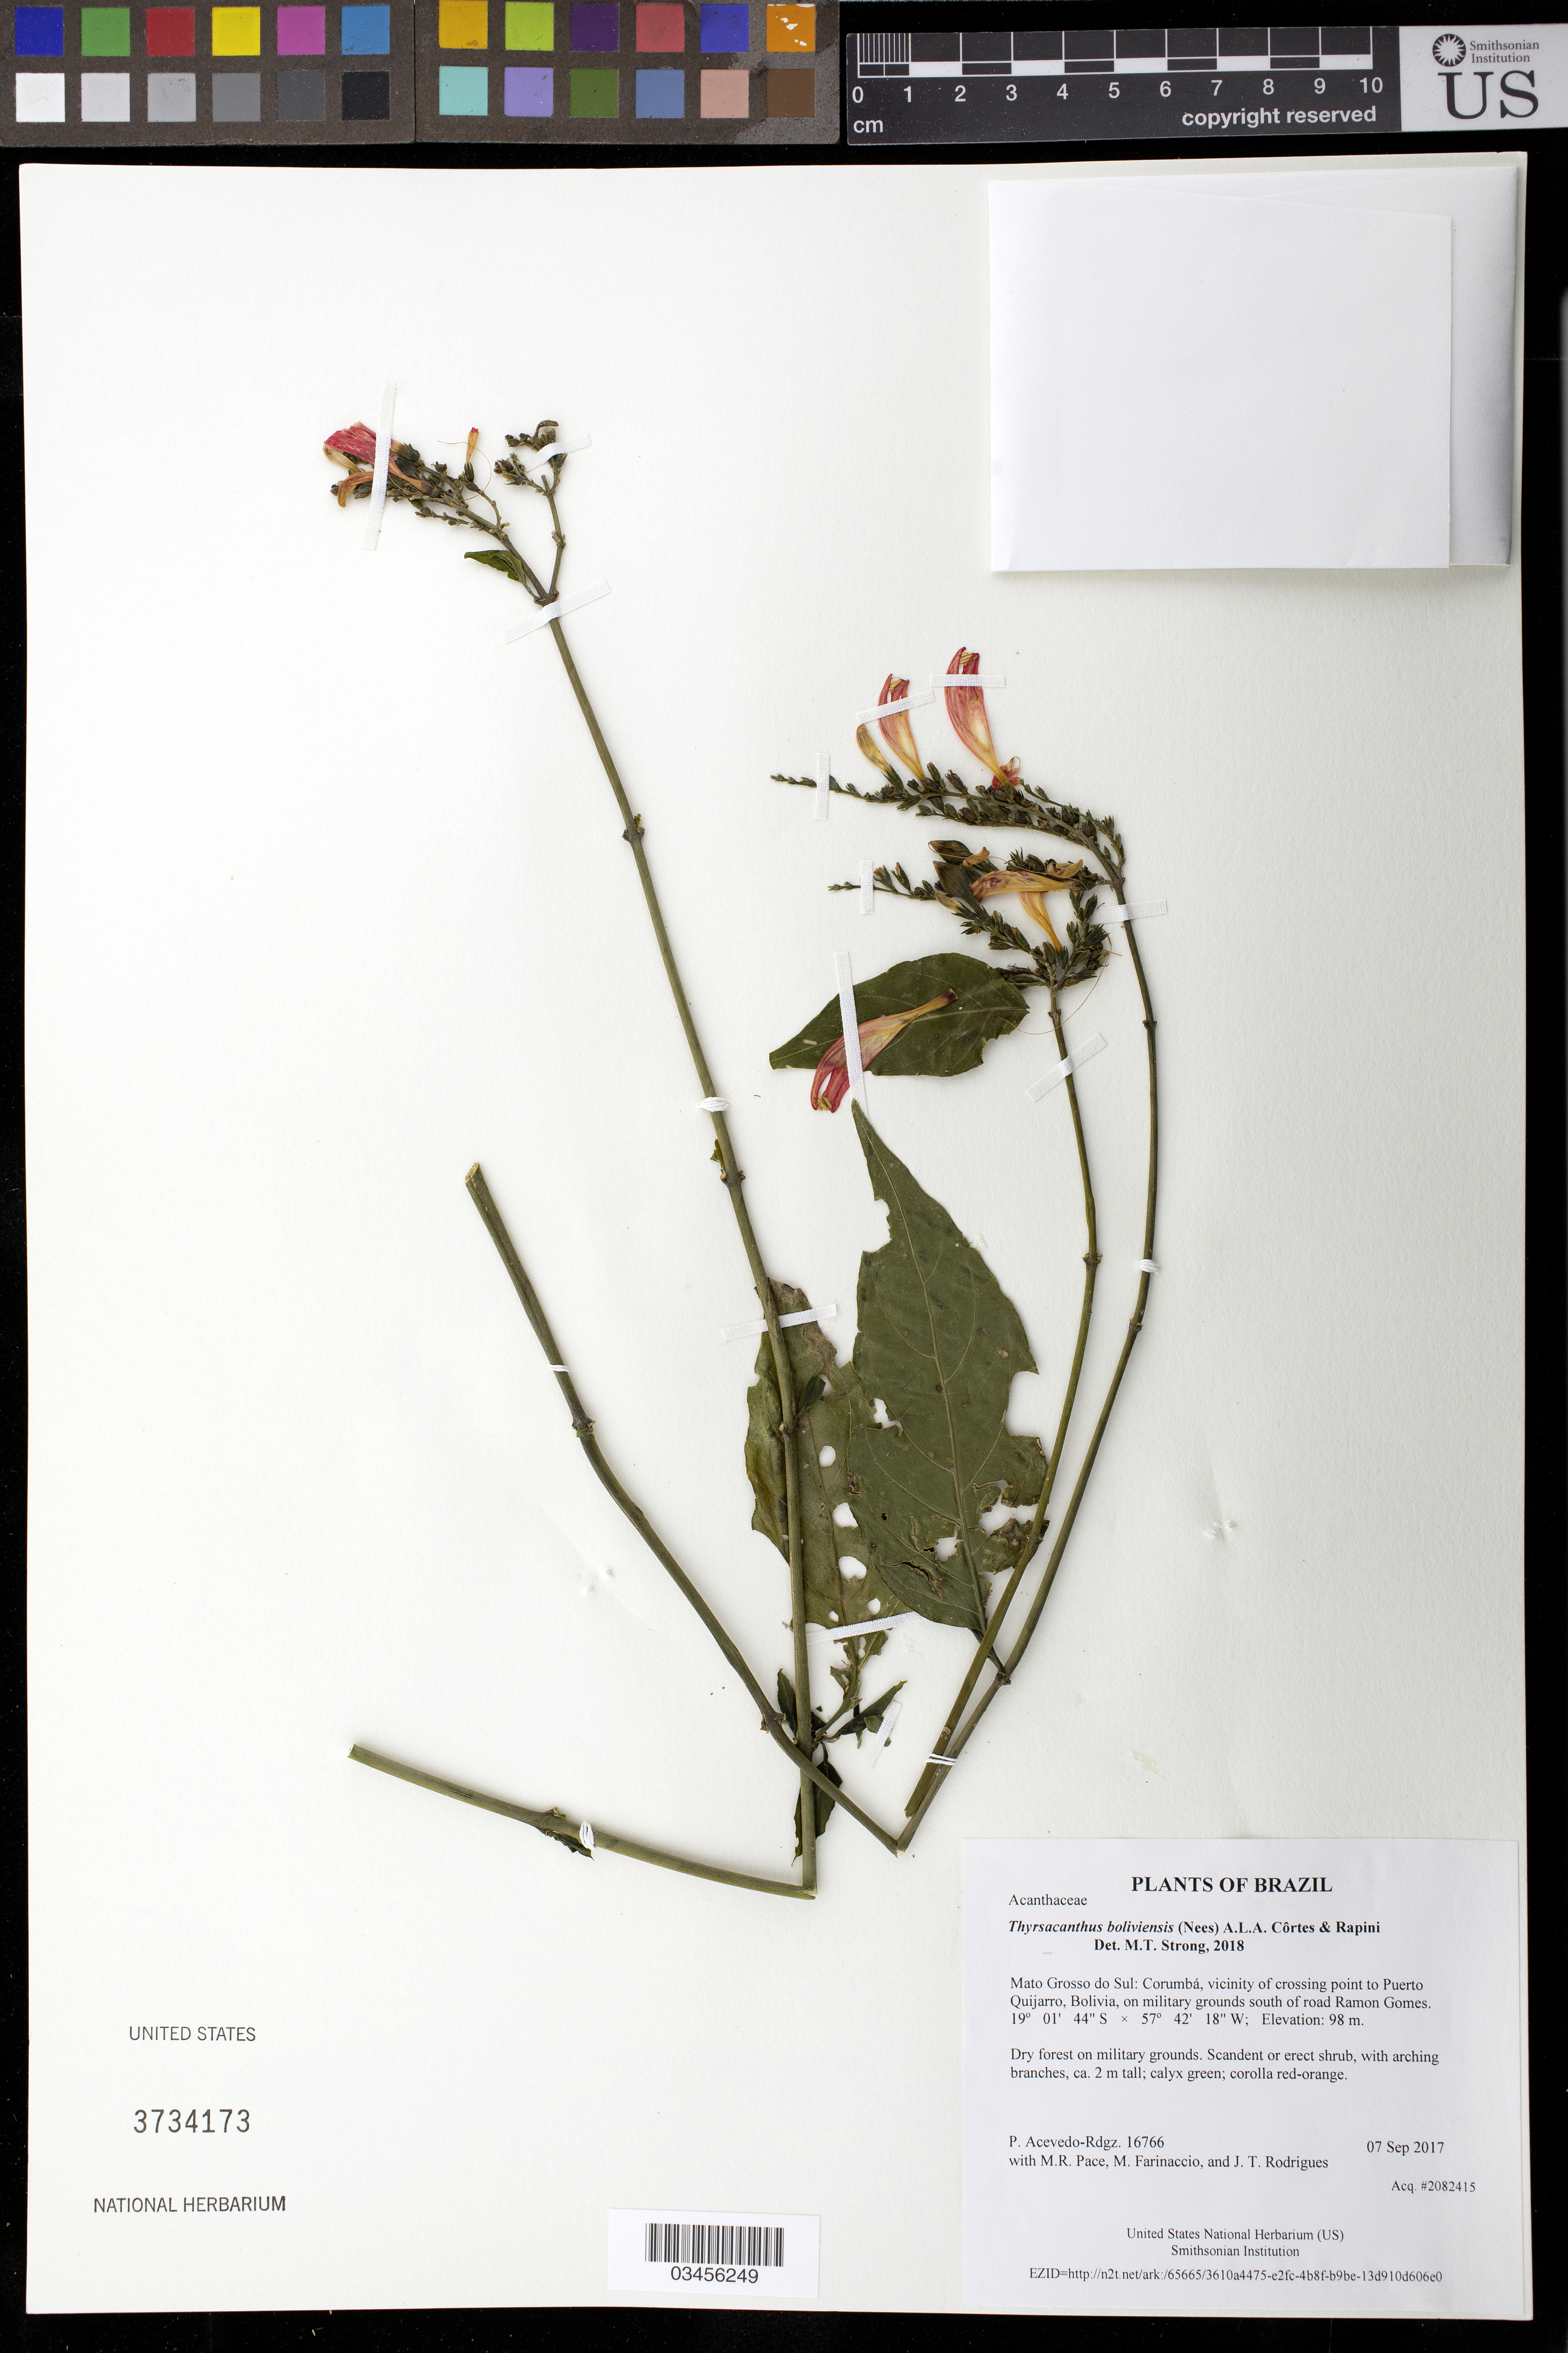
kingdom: Plantae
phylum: Tracheophyta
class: Magnoliopsida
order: Lamiales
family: Acanthaceae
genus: Thyrsacanthus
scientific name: Thyrsacanthus boliviensis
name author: (Nees) A.L.A. Côrtes & Rapini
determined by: Strong, Mark T., (BOT), Smithsonian Institution - National Museum of Natural History (UNITED STATES)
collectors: P. Acevedo-Rodr., M. R. Pace, M. Farinaccio & J. T. Rodrigues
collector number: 16766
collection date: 2017-09-07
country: Brazil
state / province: Mato Grosso do Sul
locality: Corumbá, vicinity of crossing point to Puerto Quijarro, Bolivia, on military grounds south of road Ramon Gomes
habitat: Dry forest on military grounds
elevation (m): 98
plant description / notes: US, NY, MO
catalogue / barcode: US 3734173